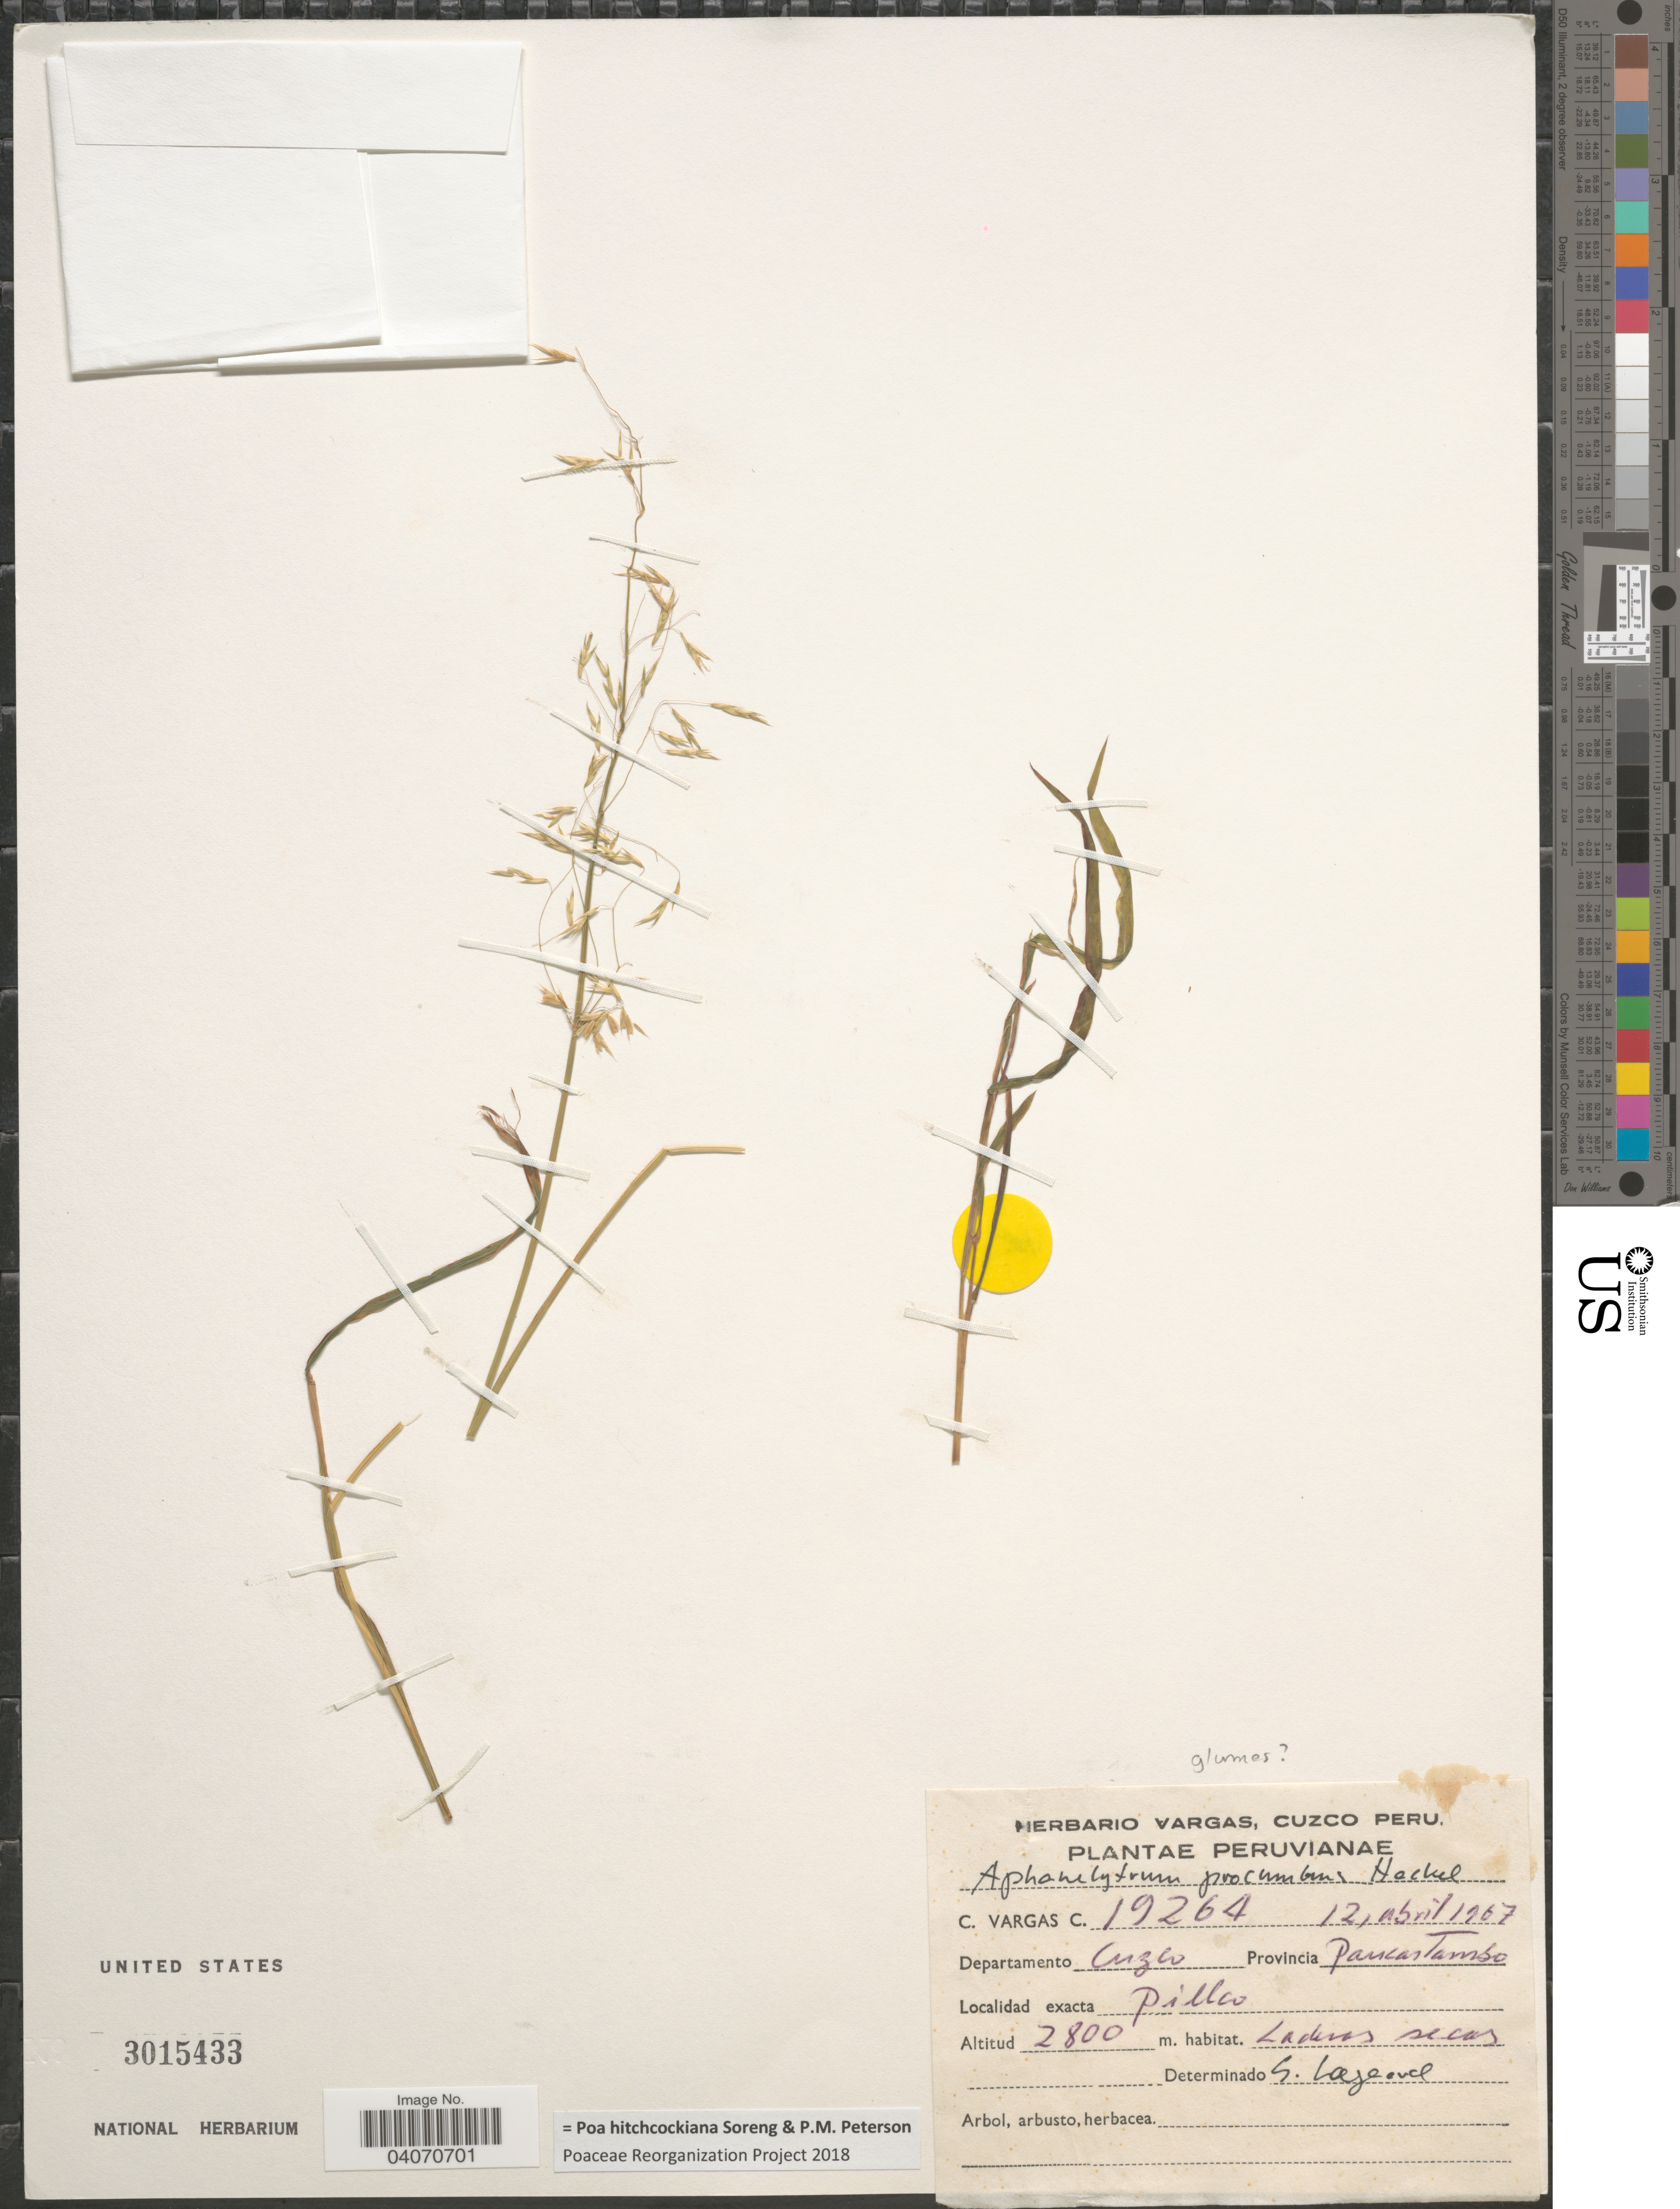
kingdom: Plantae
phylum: Tracheophyta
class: Liliopsida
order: Poales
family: Poaceae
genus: Poa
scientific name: Poa hitchcockiana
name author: Soreng & P.M. Peterson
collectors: C. Vargas Calderón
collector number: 19264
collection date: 1967-04-12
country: Peru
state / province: Cusco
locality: Departamento Cuzco. Provincia Pancastambo. Pillco.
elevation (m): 2800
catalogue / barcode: US 3015433